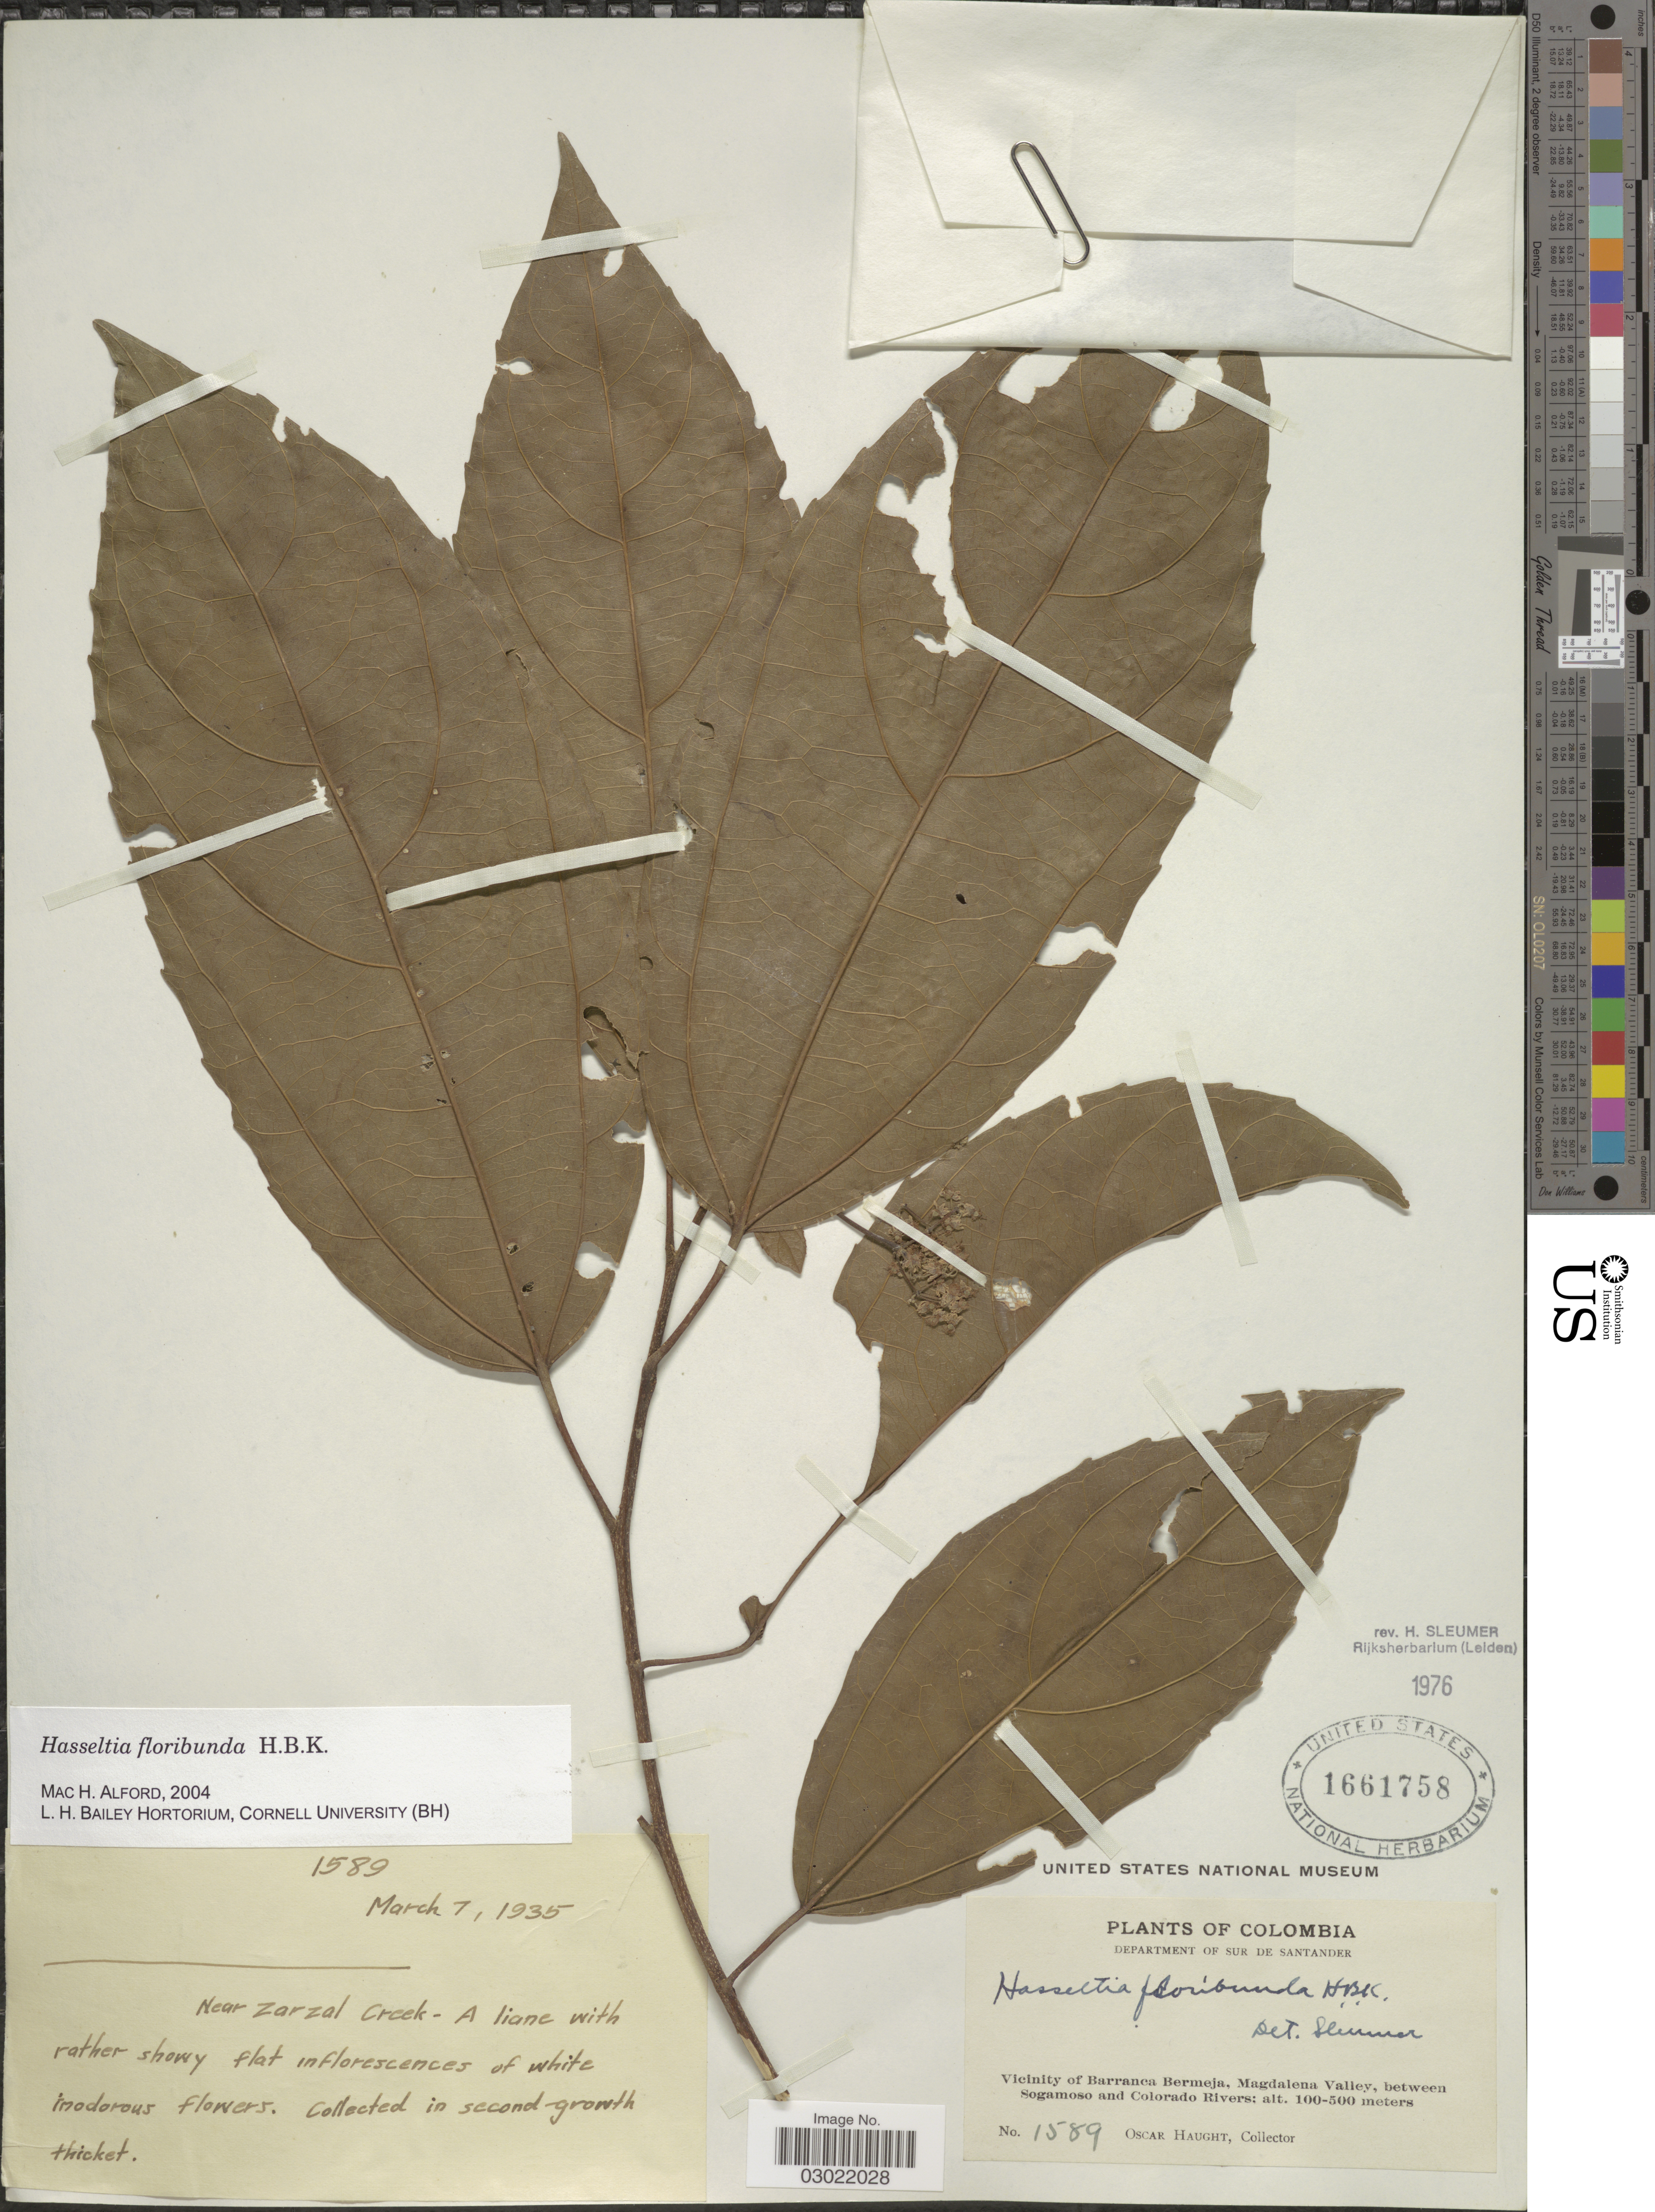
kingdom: Plantae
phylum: Tracheophyta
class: Magnoliopsida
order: Malpighiales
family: Salicaceae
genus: Hasseltia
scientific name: Hasseltia floribunda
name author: Kunth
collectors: O. L. Haught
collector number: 1589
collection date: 1935-03-07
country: Colombia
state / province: Santander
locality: Near Zarzal Creek. In second-growth thicket. Department of Sur de Santander. Vicinity of Barranca Bermeja, Magdalena Valley, between Sogamoso and Colorado Rivers.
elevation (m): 100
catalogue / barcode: US 1661758